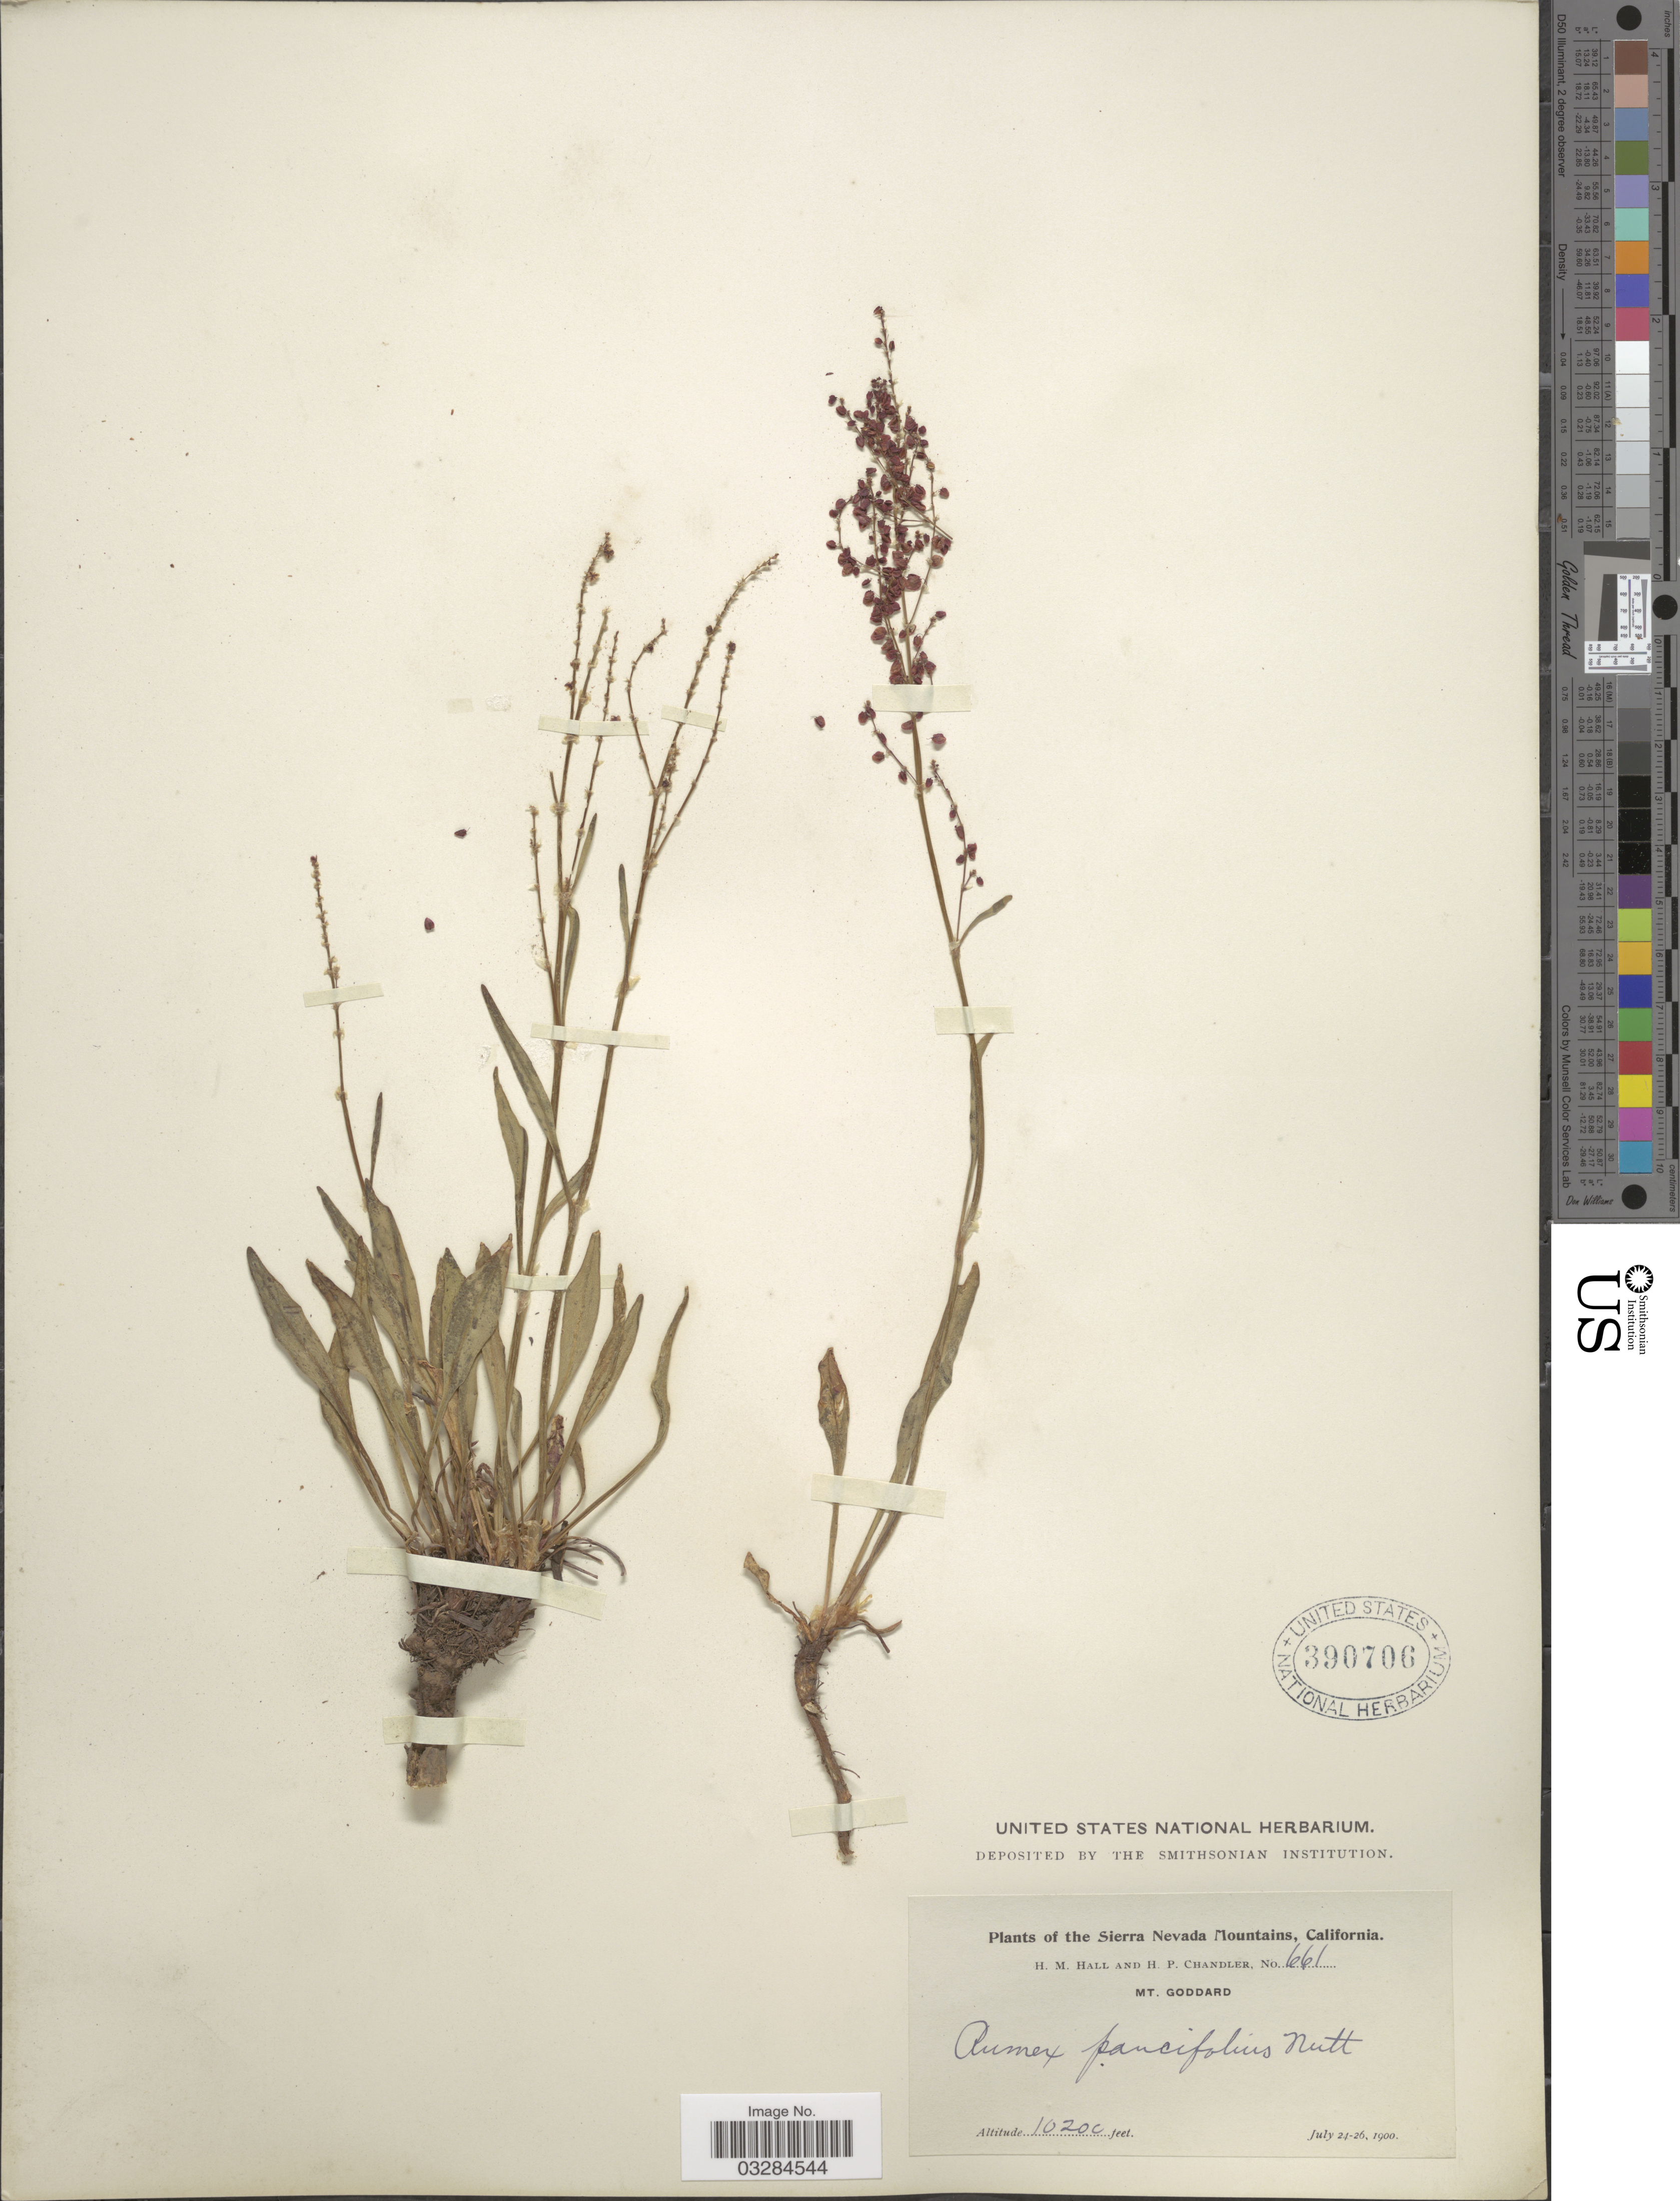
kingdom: Plantae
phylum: Tracheophyta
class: Magnoliopsida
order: Caryophyllales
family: Polygonaceae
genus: Rumex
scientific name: Rumex paucifolius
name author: Nutt.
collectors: H. M. Hall & H. Chandler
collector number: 661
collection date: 1900-07-24/1900-07-26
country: United States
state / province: California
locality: The Sierra Nevada Mountains, Mt. Goddard.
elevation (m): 3109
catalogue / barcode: US 390706